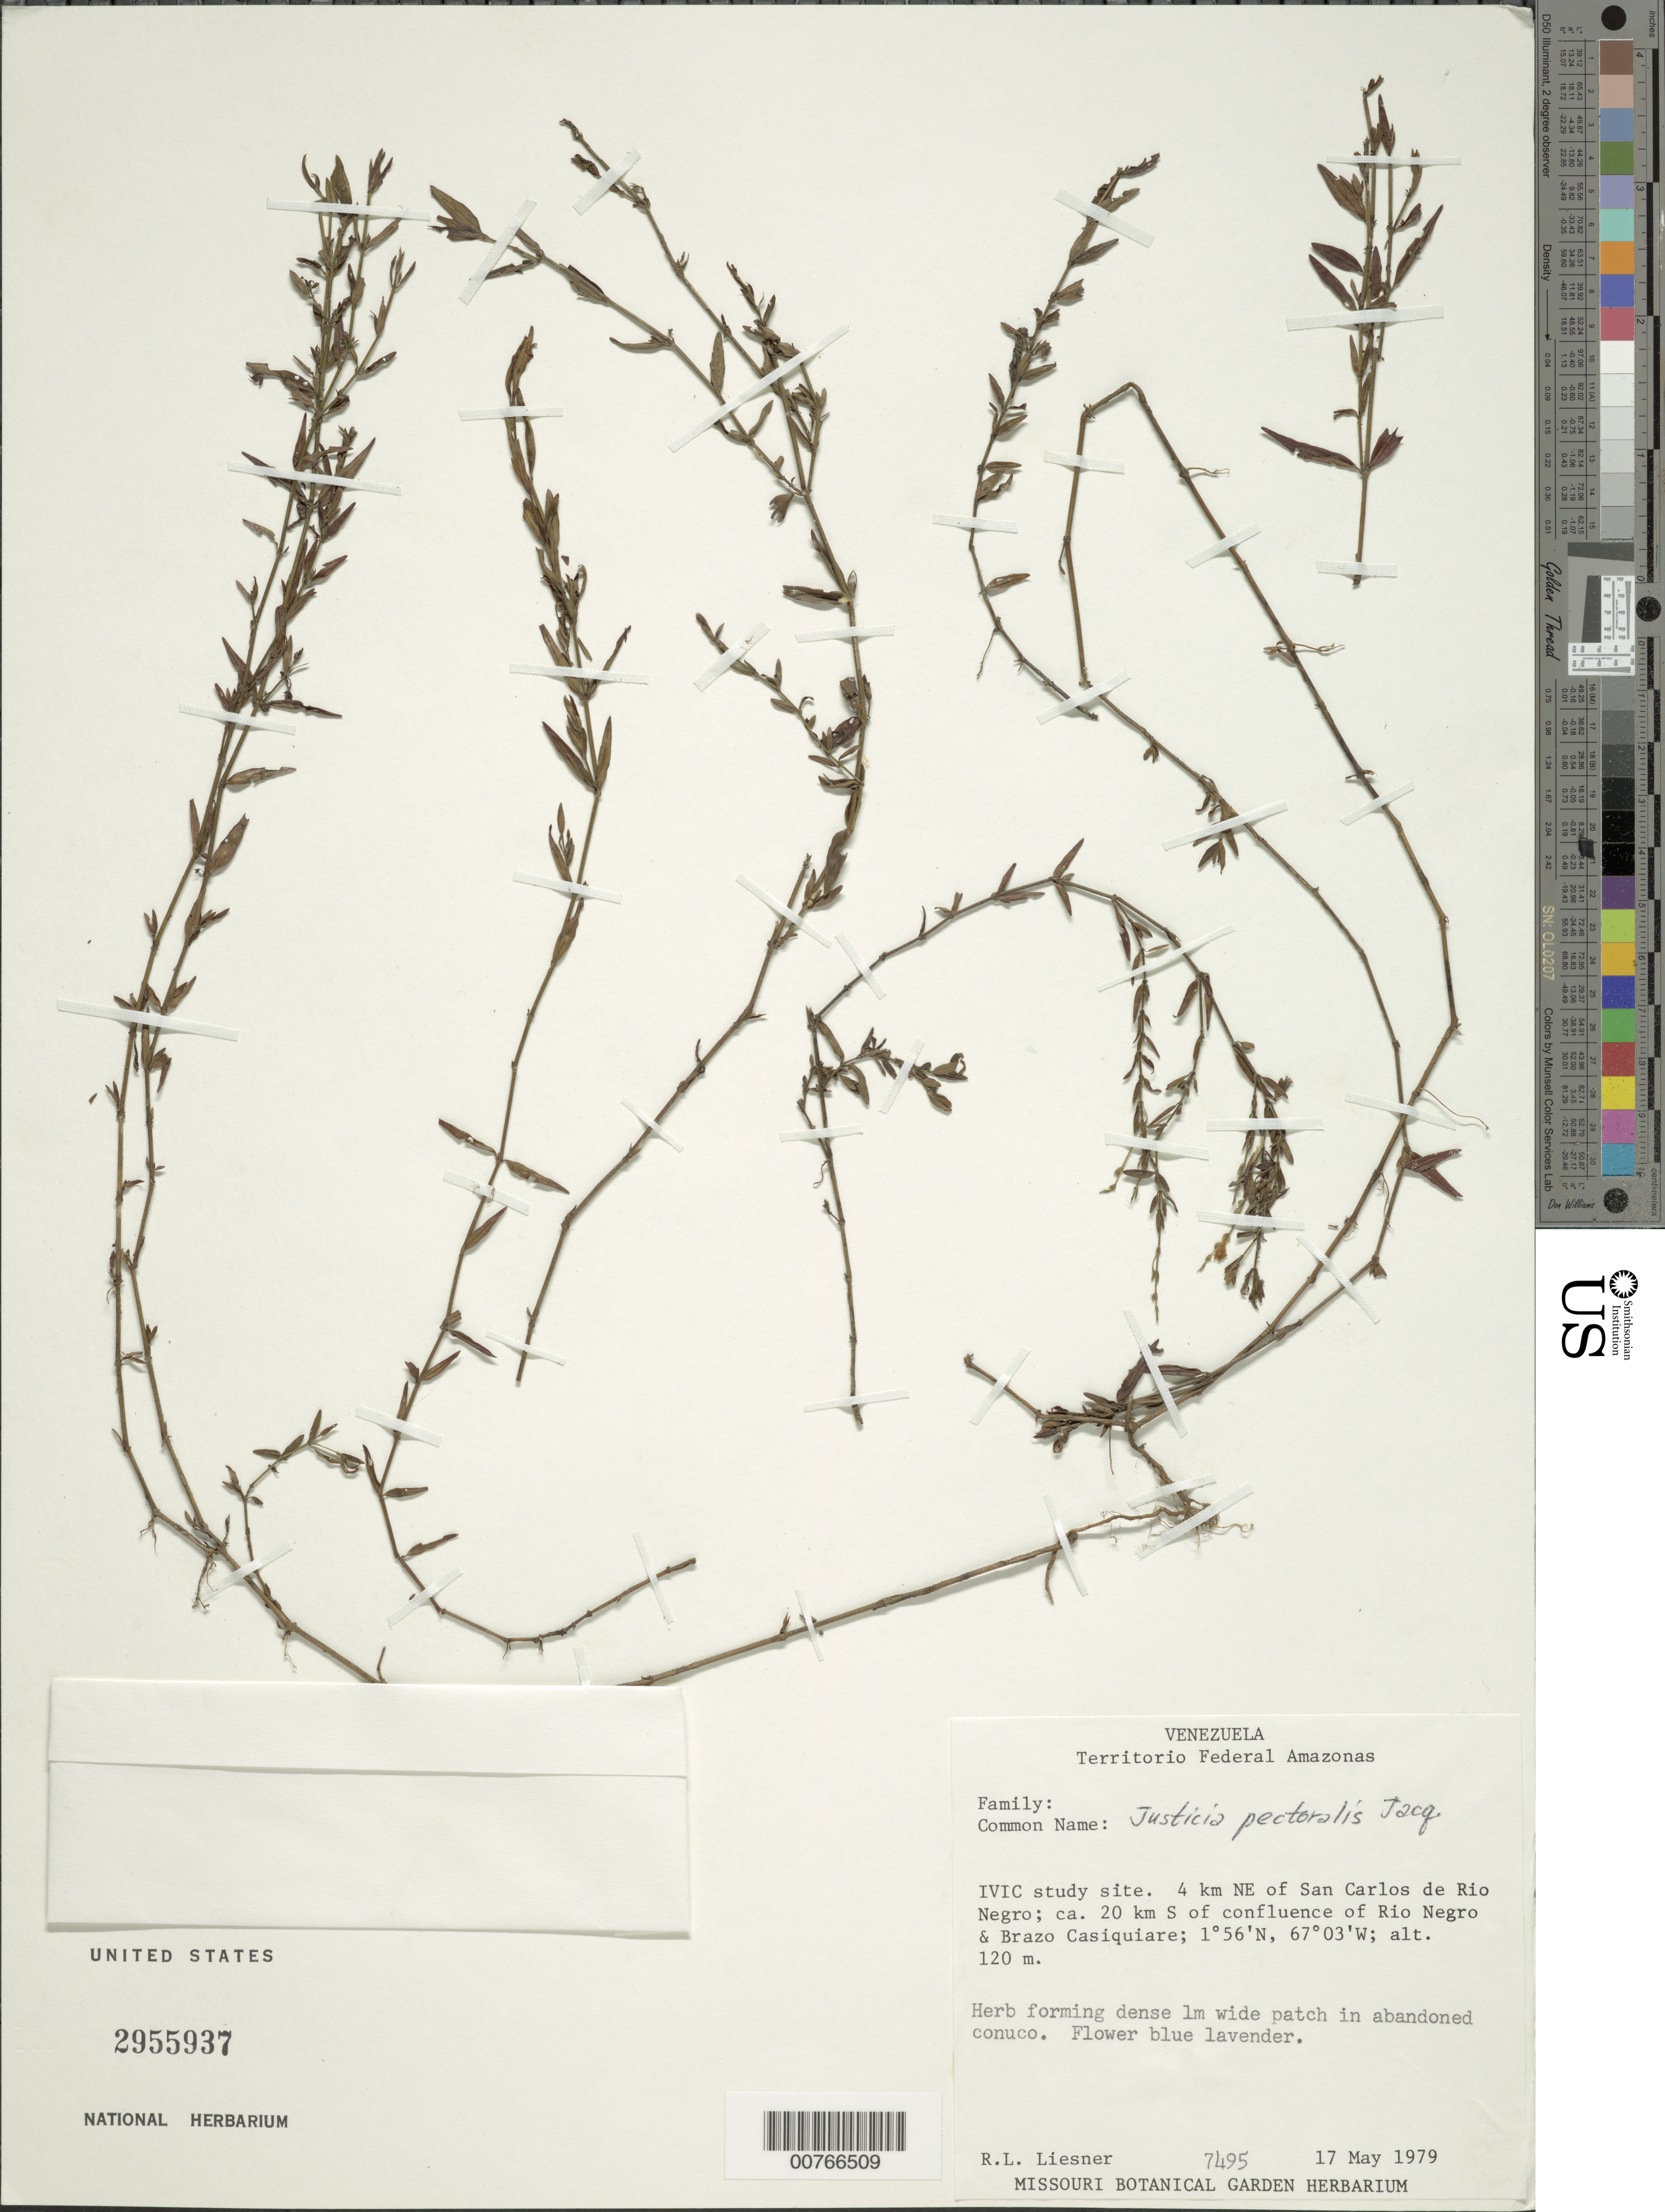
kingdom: Plantae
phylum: Tracheophyta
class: Magnoliopsida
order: Lamiales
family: Acanthaceae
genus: Justicia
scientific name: Justicia pectoralis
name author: Jacq.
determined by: Wasshausen, Dieter C., (BOT), Smithsonian Institution - National Museum of Natural History (UNITED STATES)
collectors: R. L. Liesner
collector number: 7495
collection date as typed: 17-May-79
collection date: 1979-05-17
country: Venezuela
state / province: Amazonas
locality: San Carlos de Río Negro, 4 km NE of and about 20 km S of confluence of Río Negro and Brazo Casiquiare, IVIC study site, W of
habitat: Abandoned conuco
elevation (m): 120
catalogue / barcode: US 2955937